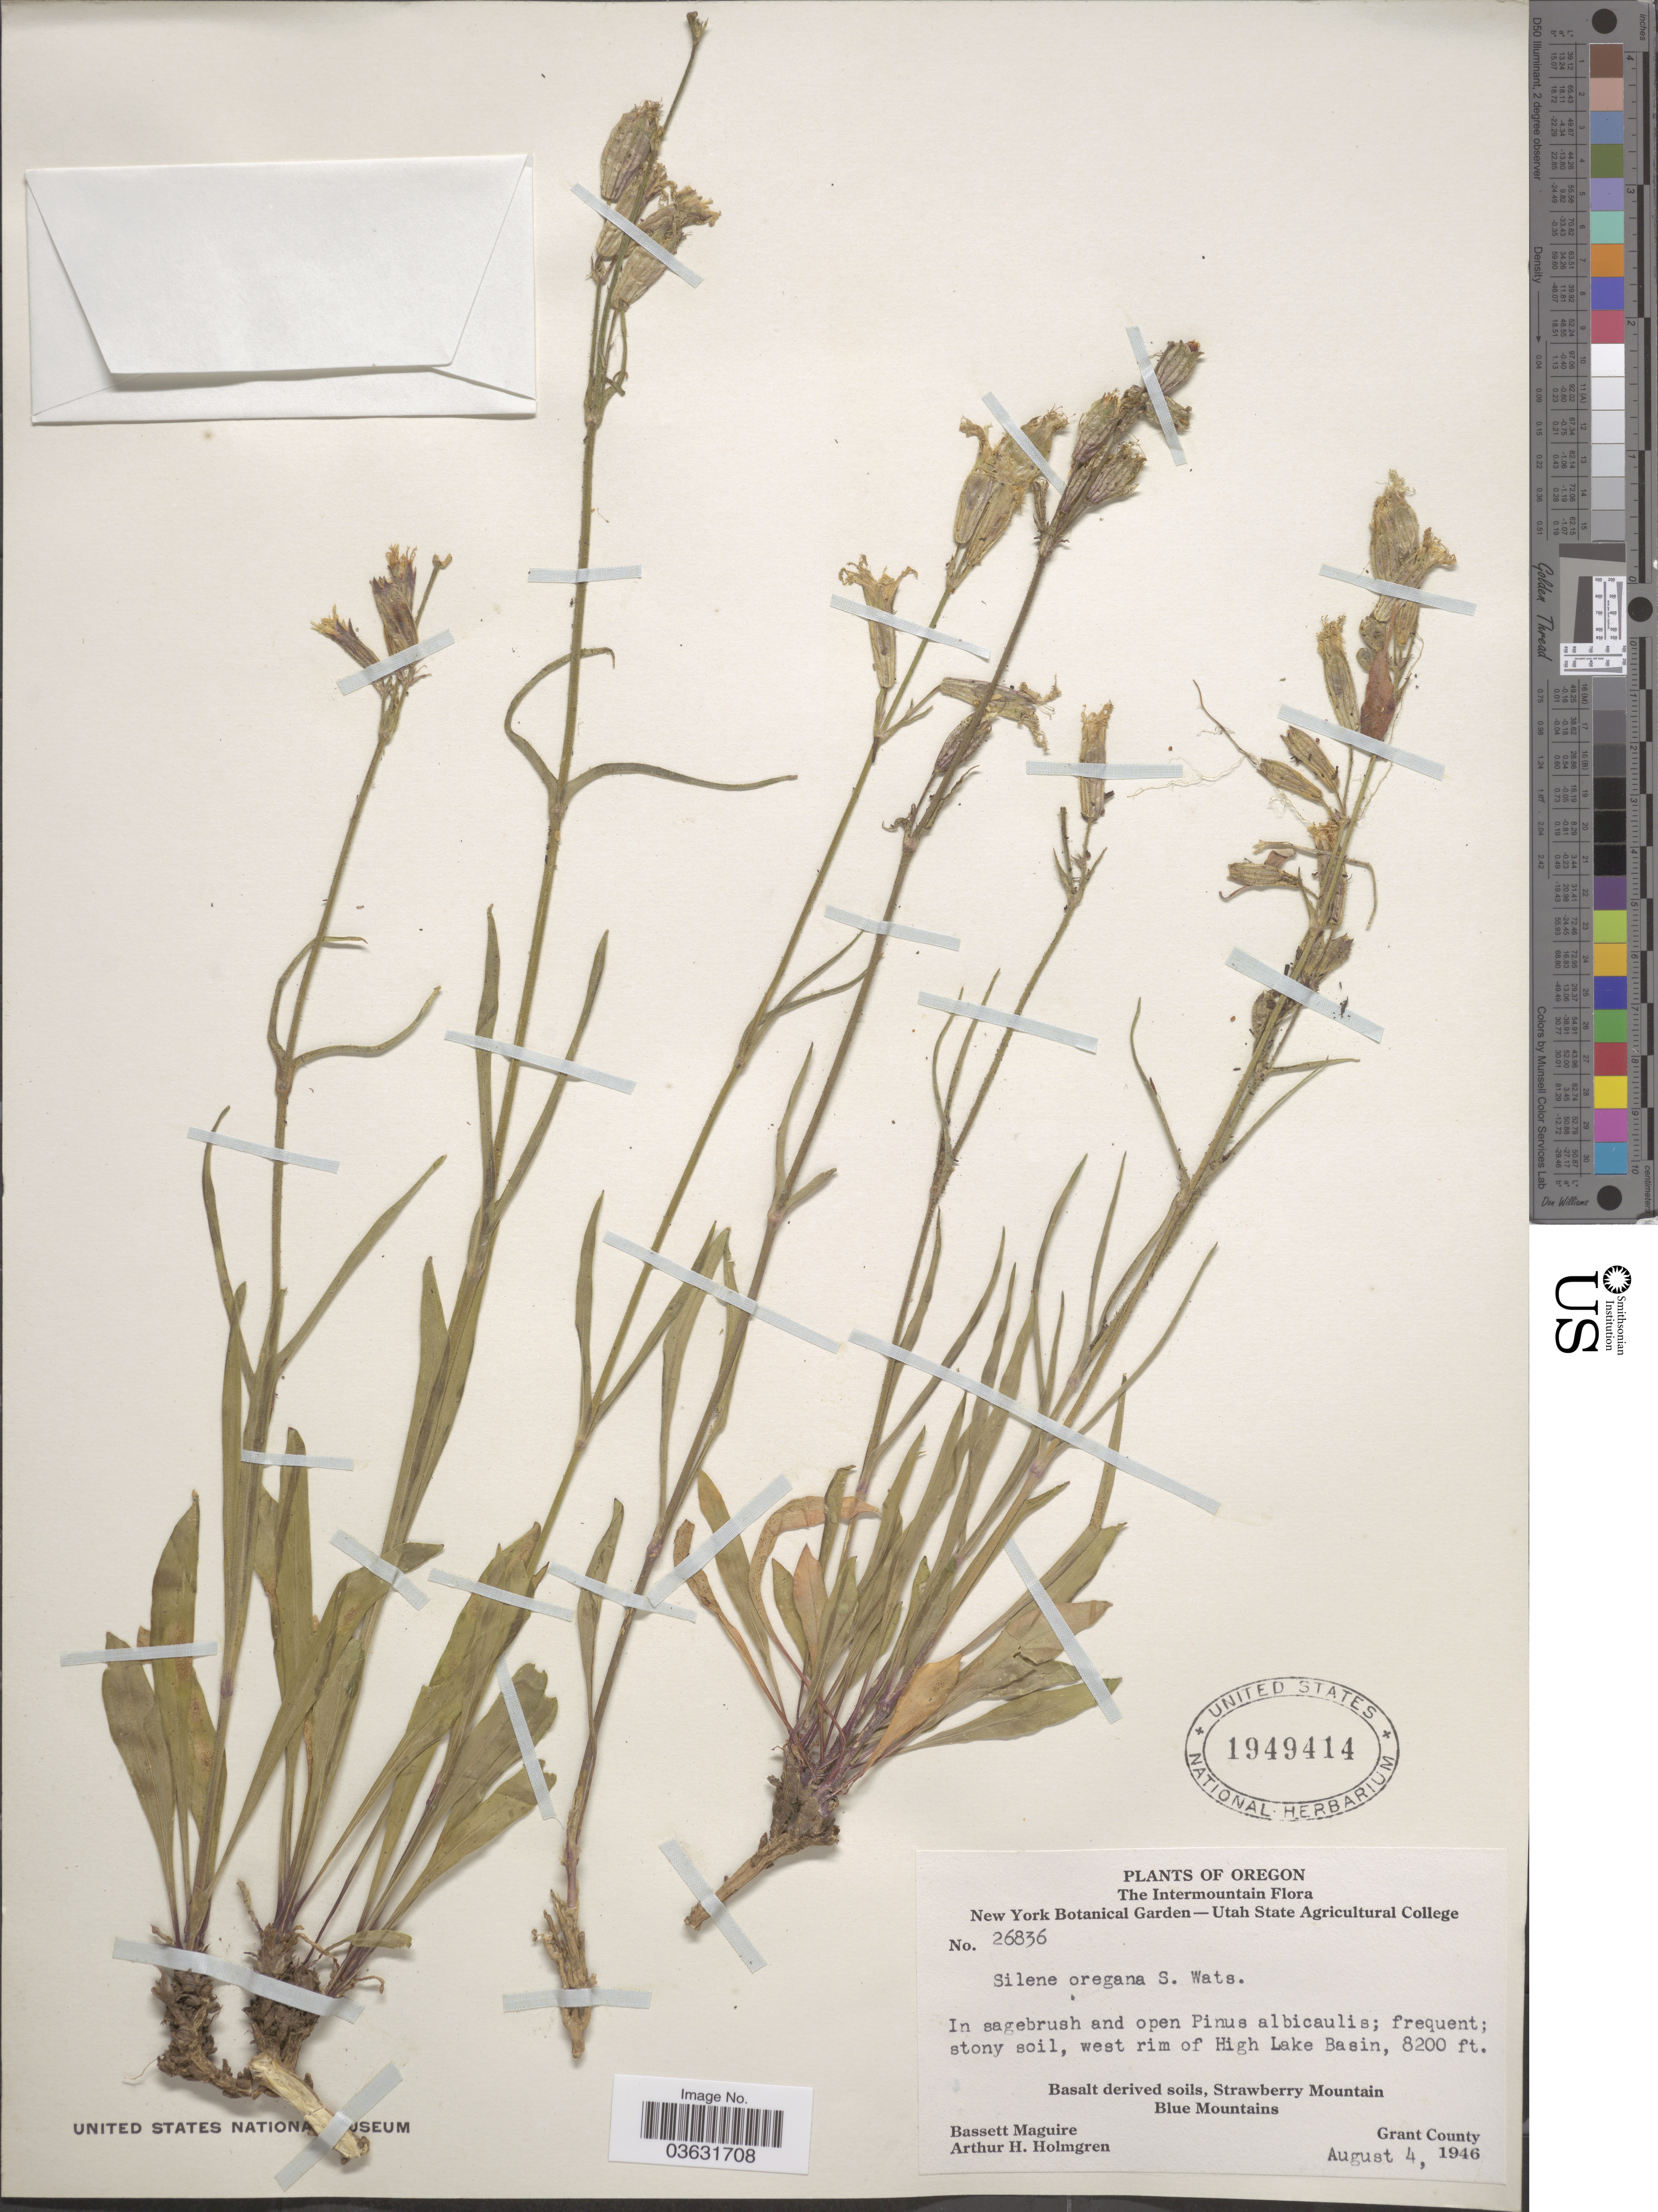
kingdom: Plantae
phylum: Tracheophyta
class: Magnoliopsida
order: Caryophyllales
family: Caryophyllaceae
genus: Silene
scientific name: Silene oregana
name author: S. Watson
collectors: B. Maguire & A. H. Holmgren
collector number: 26836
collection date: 1946-08-04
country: United States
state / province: Oregon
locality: The Intermountain. West rim of High Lake Basin. Basalt derived sils, Strawberry Mountain. Blue Mountains. Grant County.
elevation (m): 2499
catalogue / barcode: US 1949414